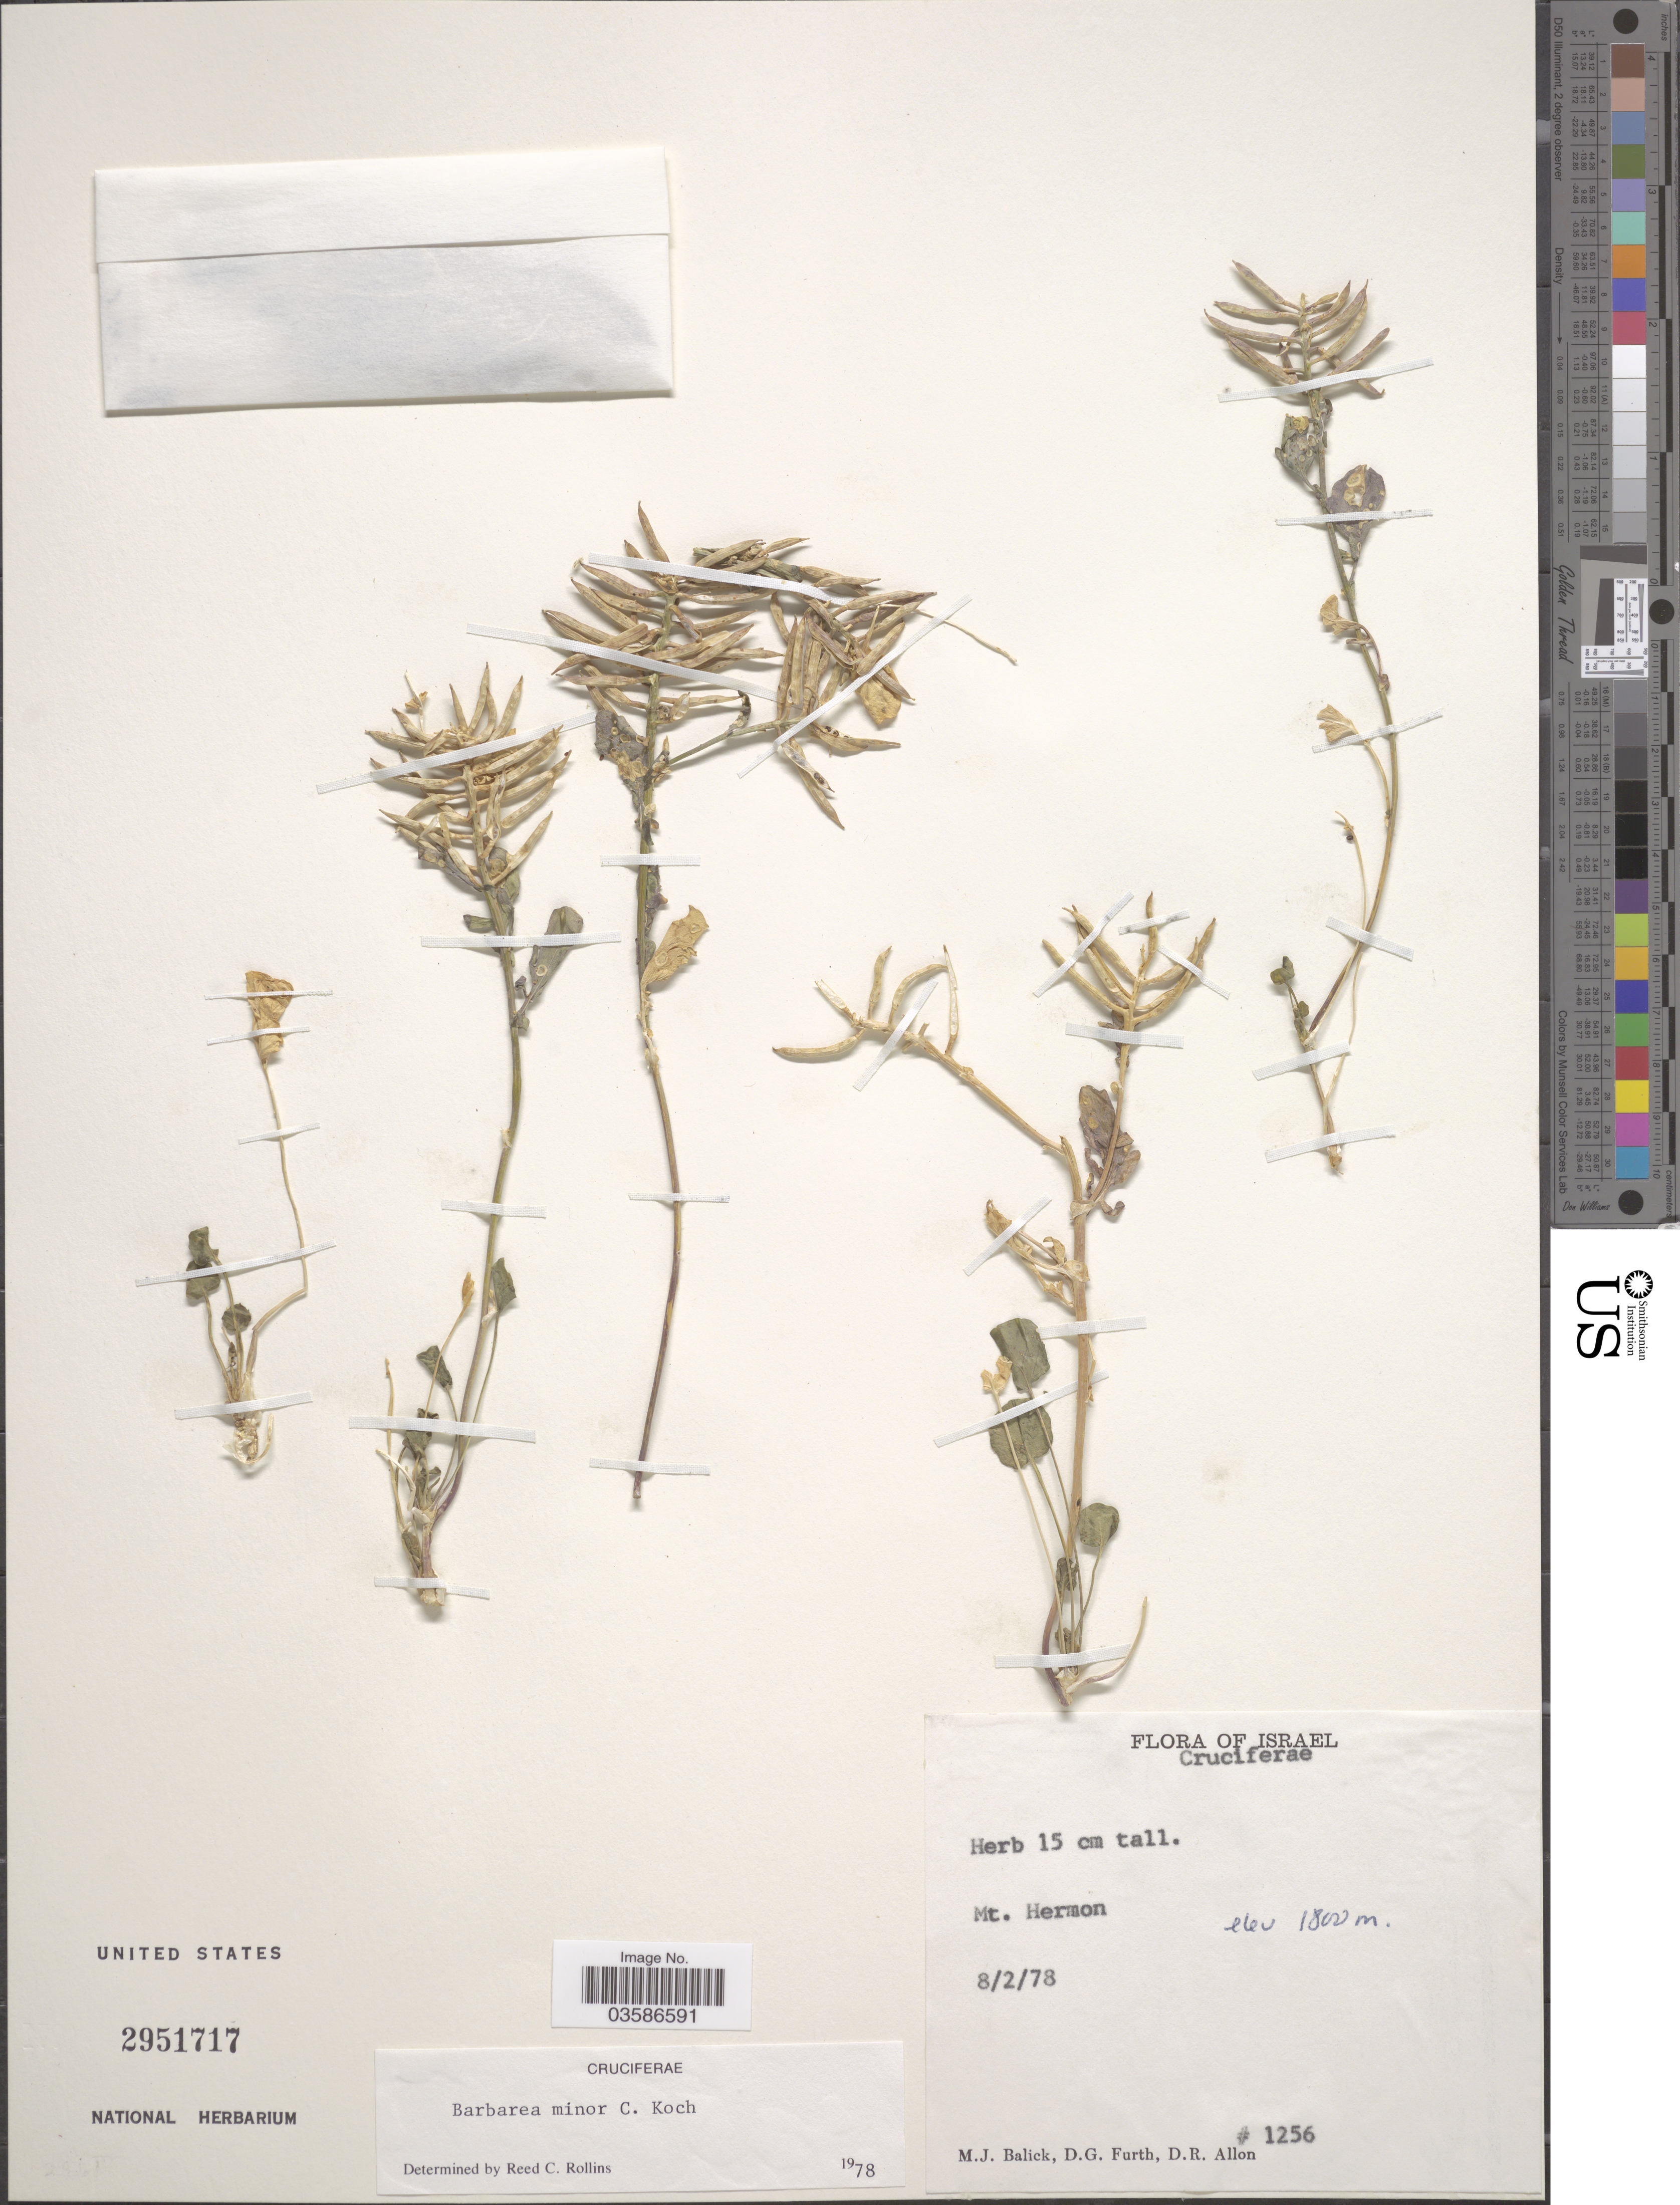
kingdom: Plantae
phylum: Tracheophyta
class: Magnoliopsida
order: Brassicales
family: Brassicaceae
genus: Barbarea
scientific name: Barbarea minor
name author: K. Koch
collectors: M. J. Balick, D. Furth & D. Allon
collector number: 1256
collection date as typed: Transcribed d/m/y: 8/2/78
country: Israel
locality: Mt. Hermon.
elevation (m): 1800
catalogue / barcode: US 2951717